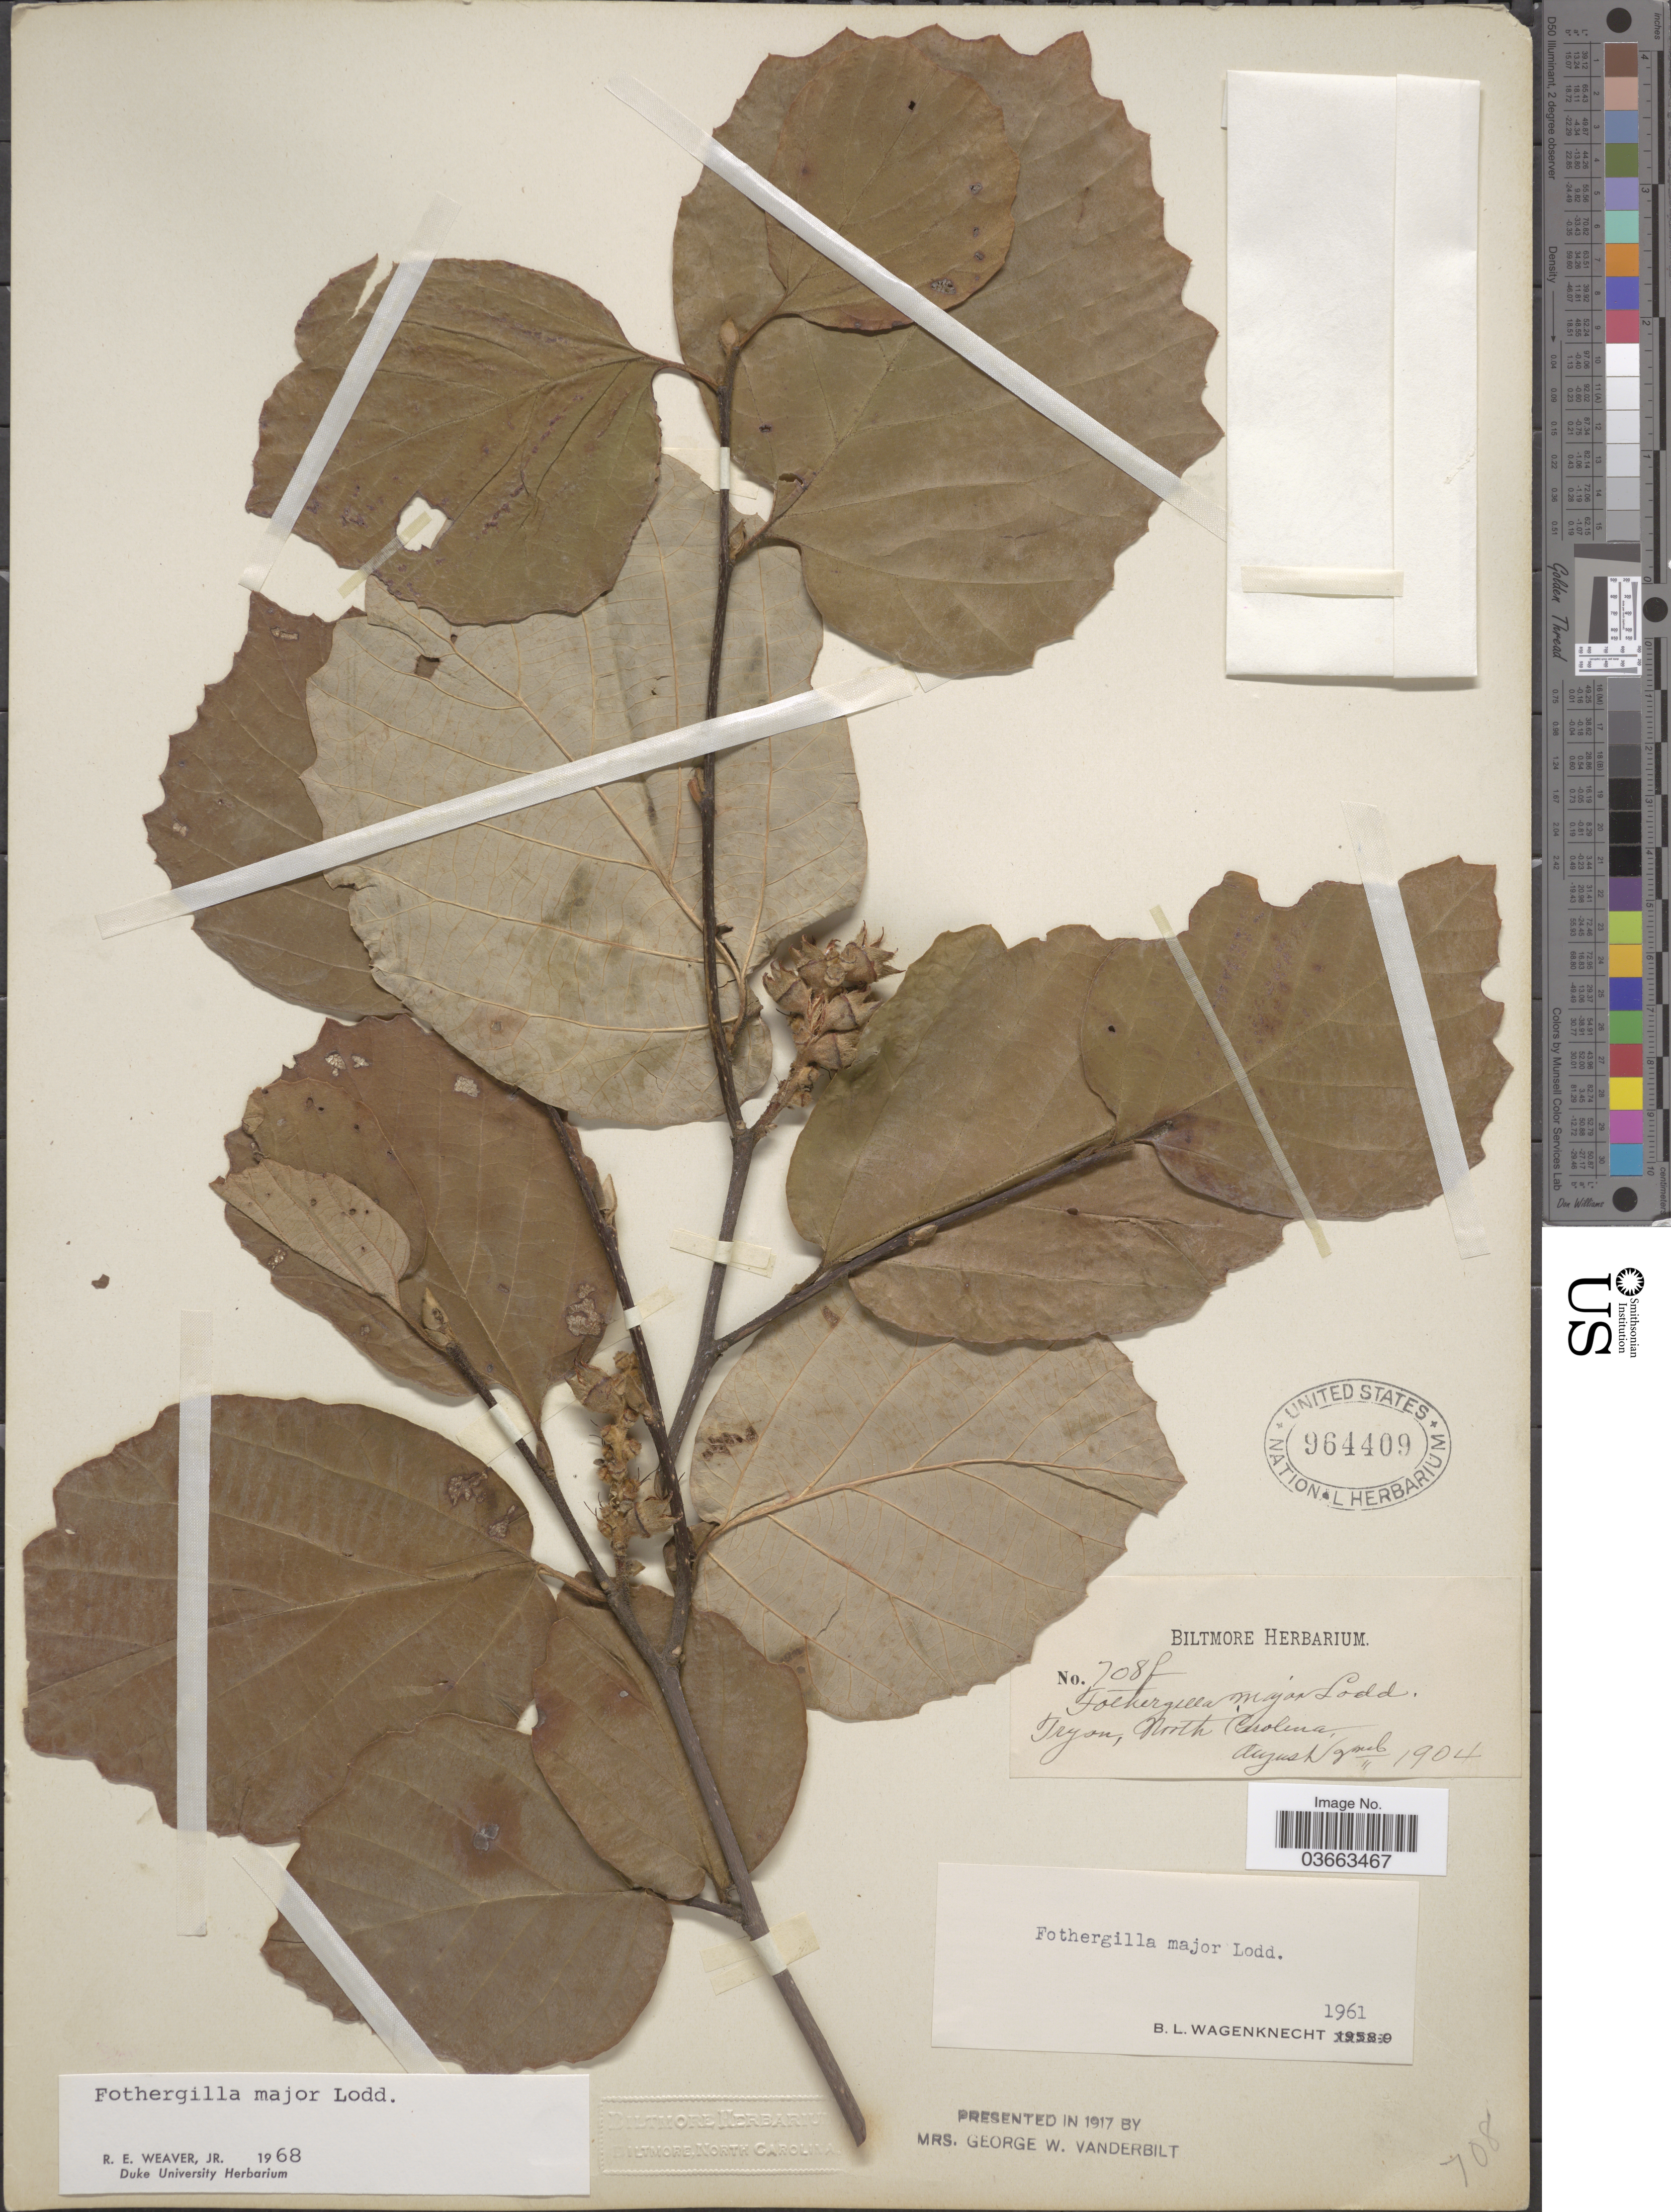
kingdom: Plantae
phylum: Tracheophyta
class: Magnoliopsida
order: Saxifragales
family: Hamamelidaceae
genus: Fothergilla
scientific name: Fothergilla major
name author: Lodd.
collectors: ex herb. Biltmore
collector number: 708f*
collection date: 1904-08-02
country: United States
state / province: North Carolina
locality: Tryon.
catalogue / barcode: US 964409